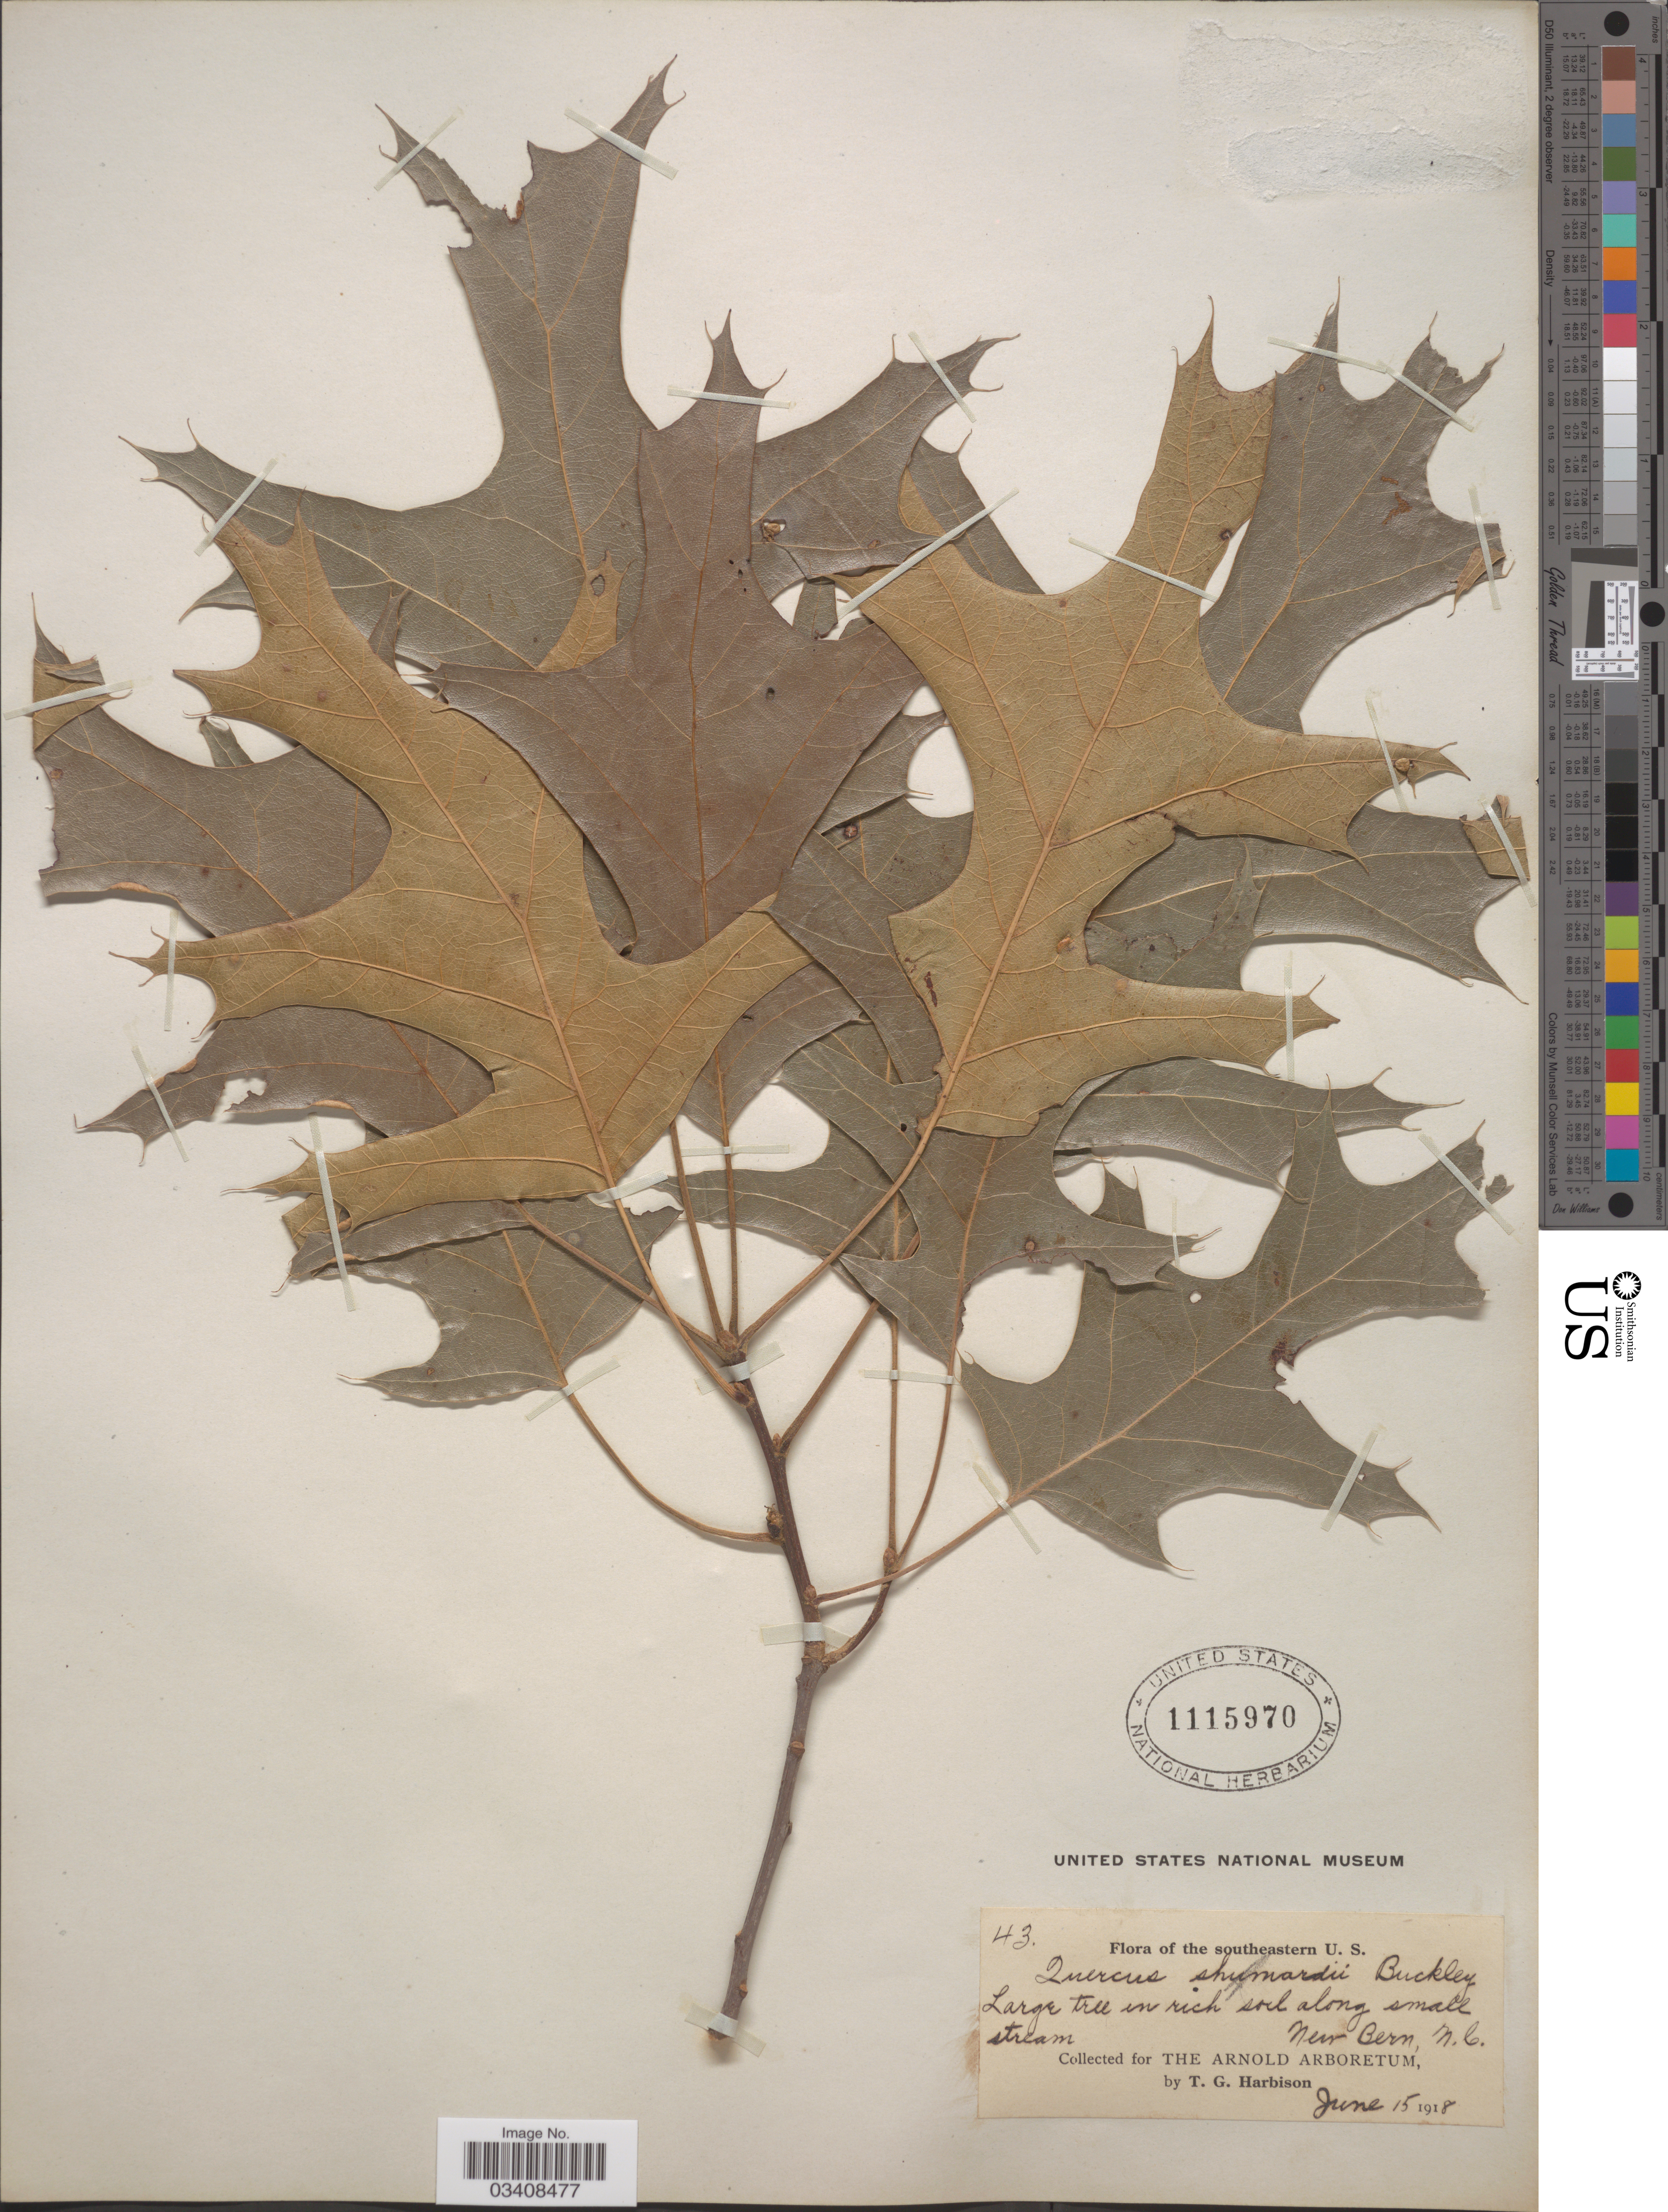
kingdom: Plantae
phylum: Tracheophyta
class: Magnoliopsida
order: Fagales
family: Fagaceae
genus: Quercus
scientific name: Quercus shumardii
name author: Buckley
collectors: T. Harbison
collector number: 43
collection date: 1918-06-15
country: United States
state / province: North Carolina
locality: Southeastern U. S. New Bern.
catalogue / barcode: US 1115970